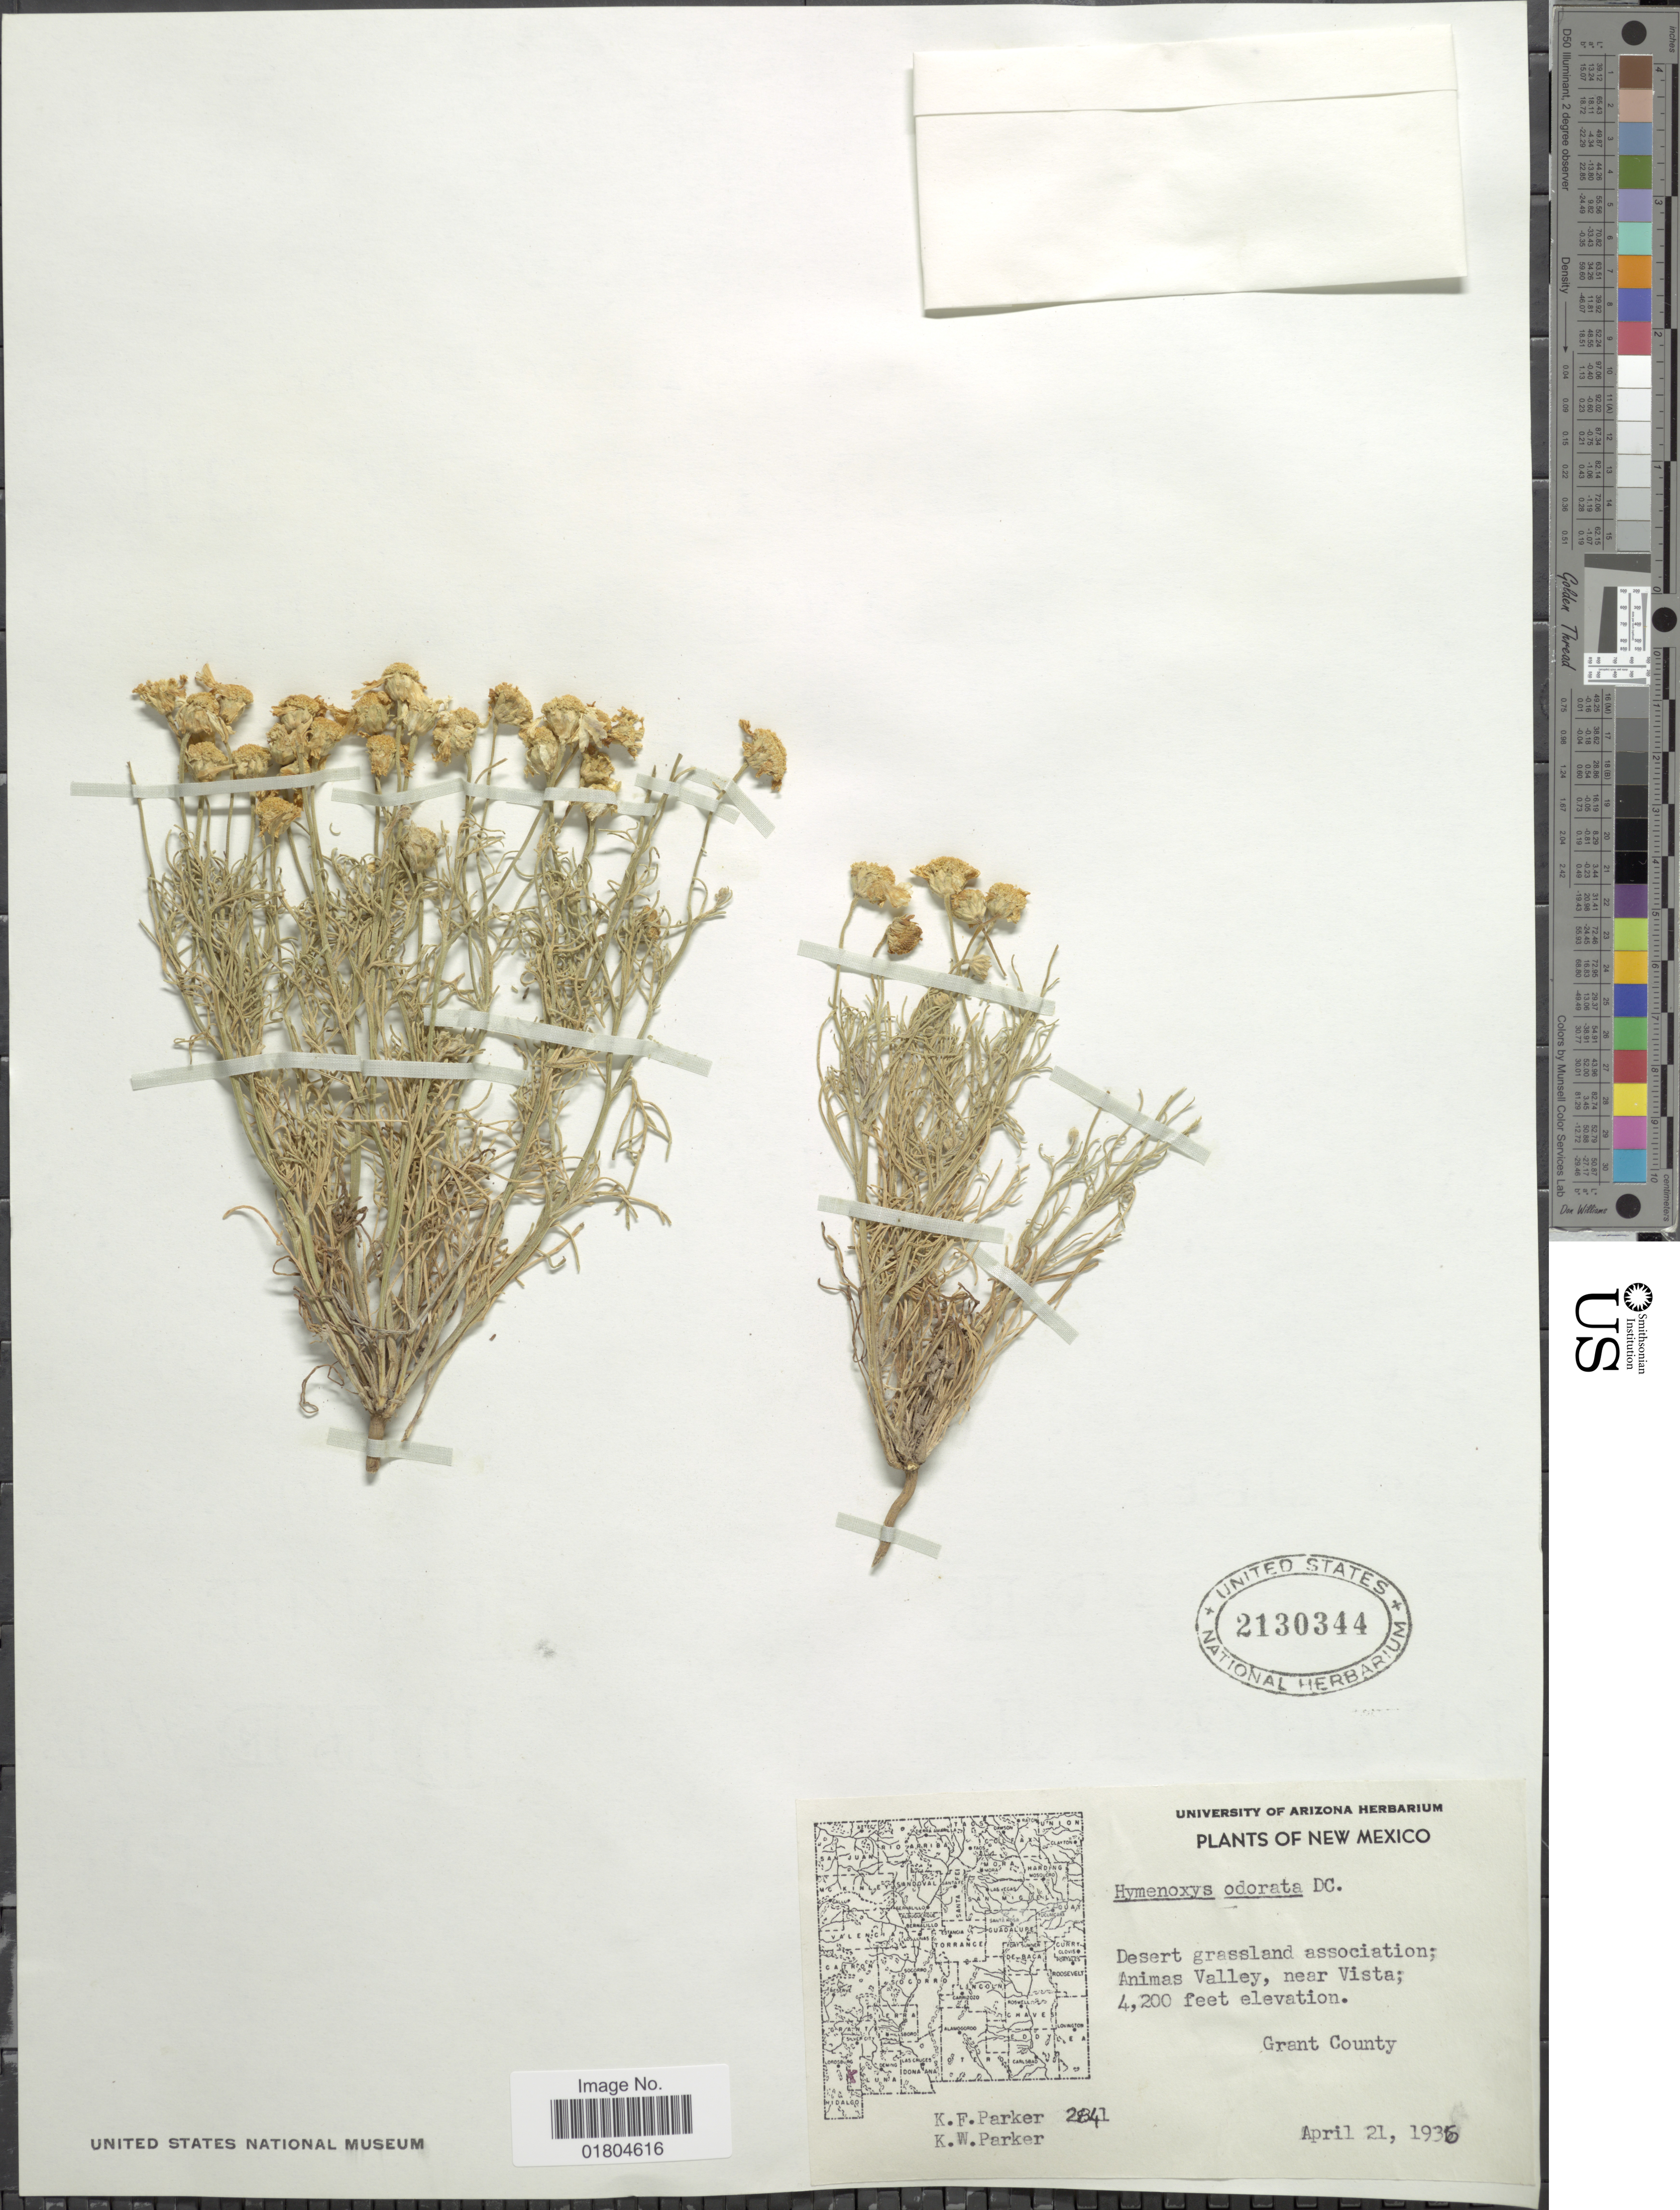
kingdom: Plantae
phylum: Tracheophyta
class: Magnoliopsida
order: Asterales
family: Asteraceae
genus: Hymenoxys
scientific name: Hymenoxys odorata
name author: DC.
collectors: K. F. Parker & K. Parker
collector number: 2141*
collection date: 1936-04-21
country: United States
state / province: New Mexico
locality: Animas Valley, near Vista. Grant County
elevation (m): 1280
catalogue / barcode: US 2130344